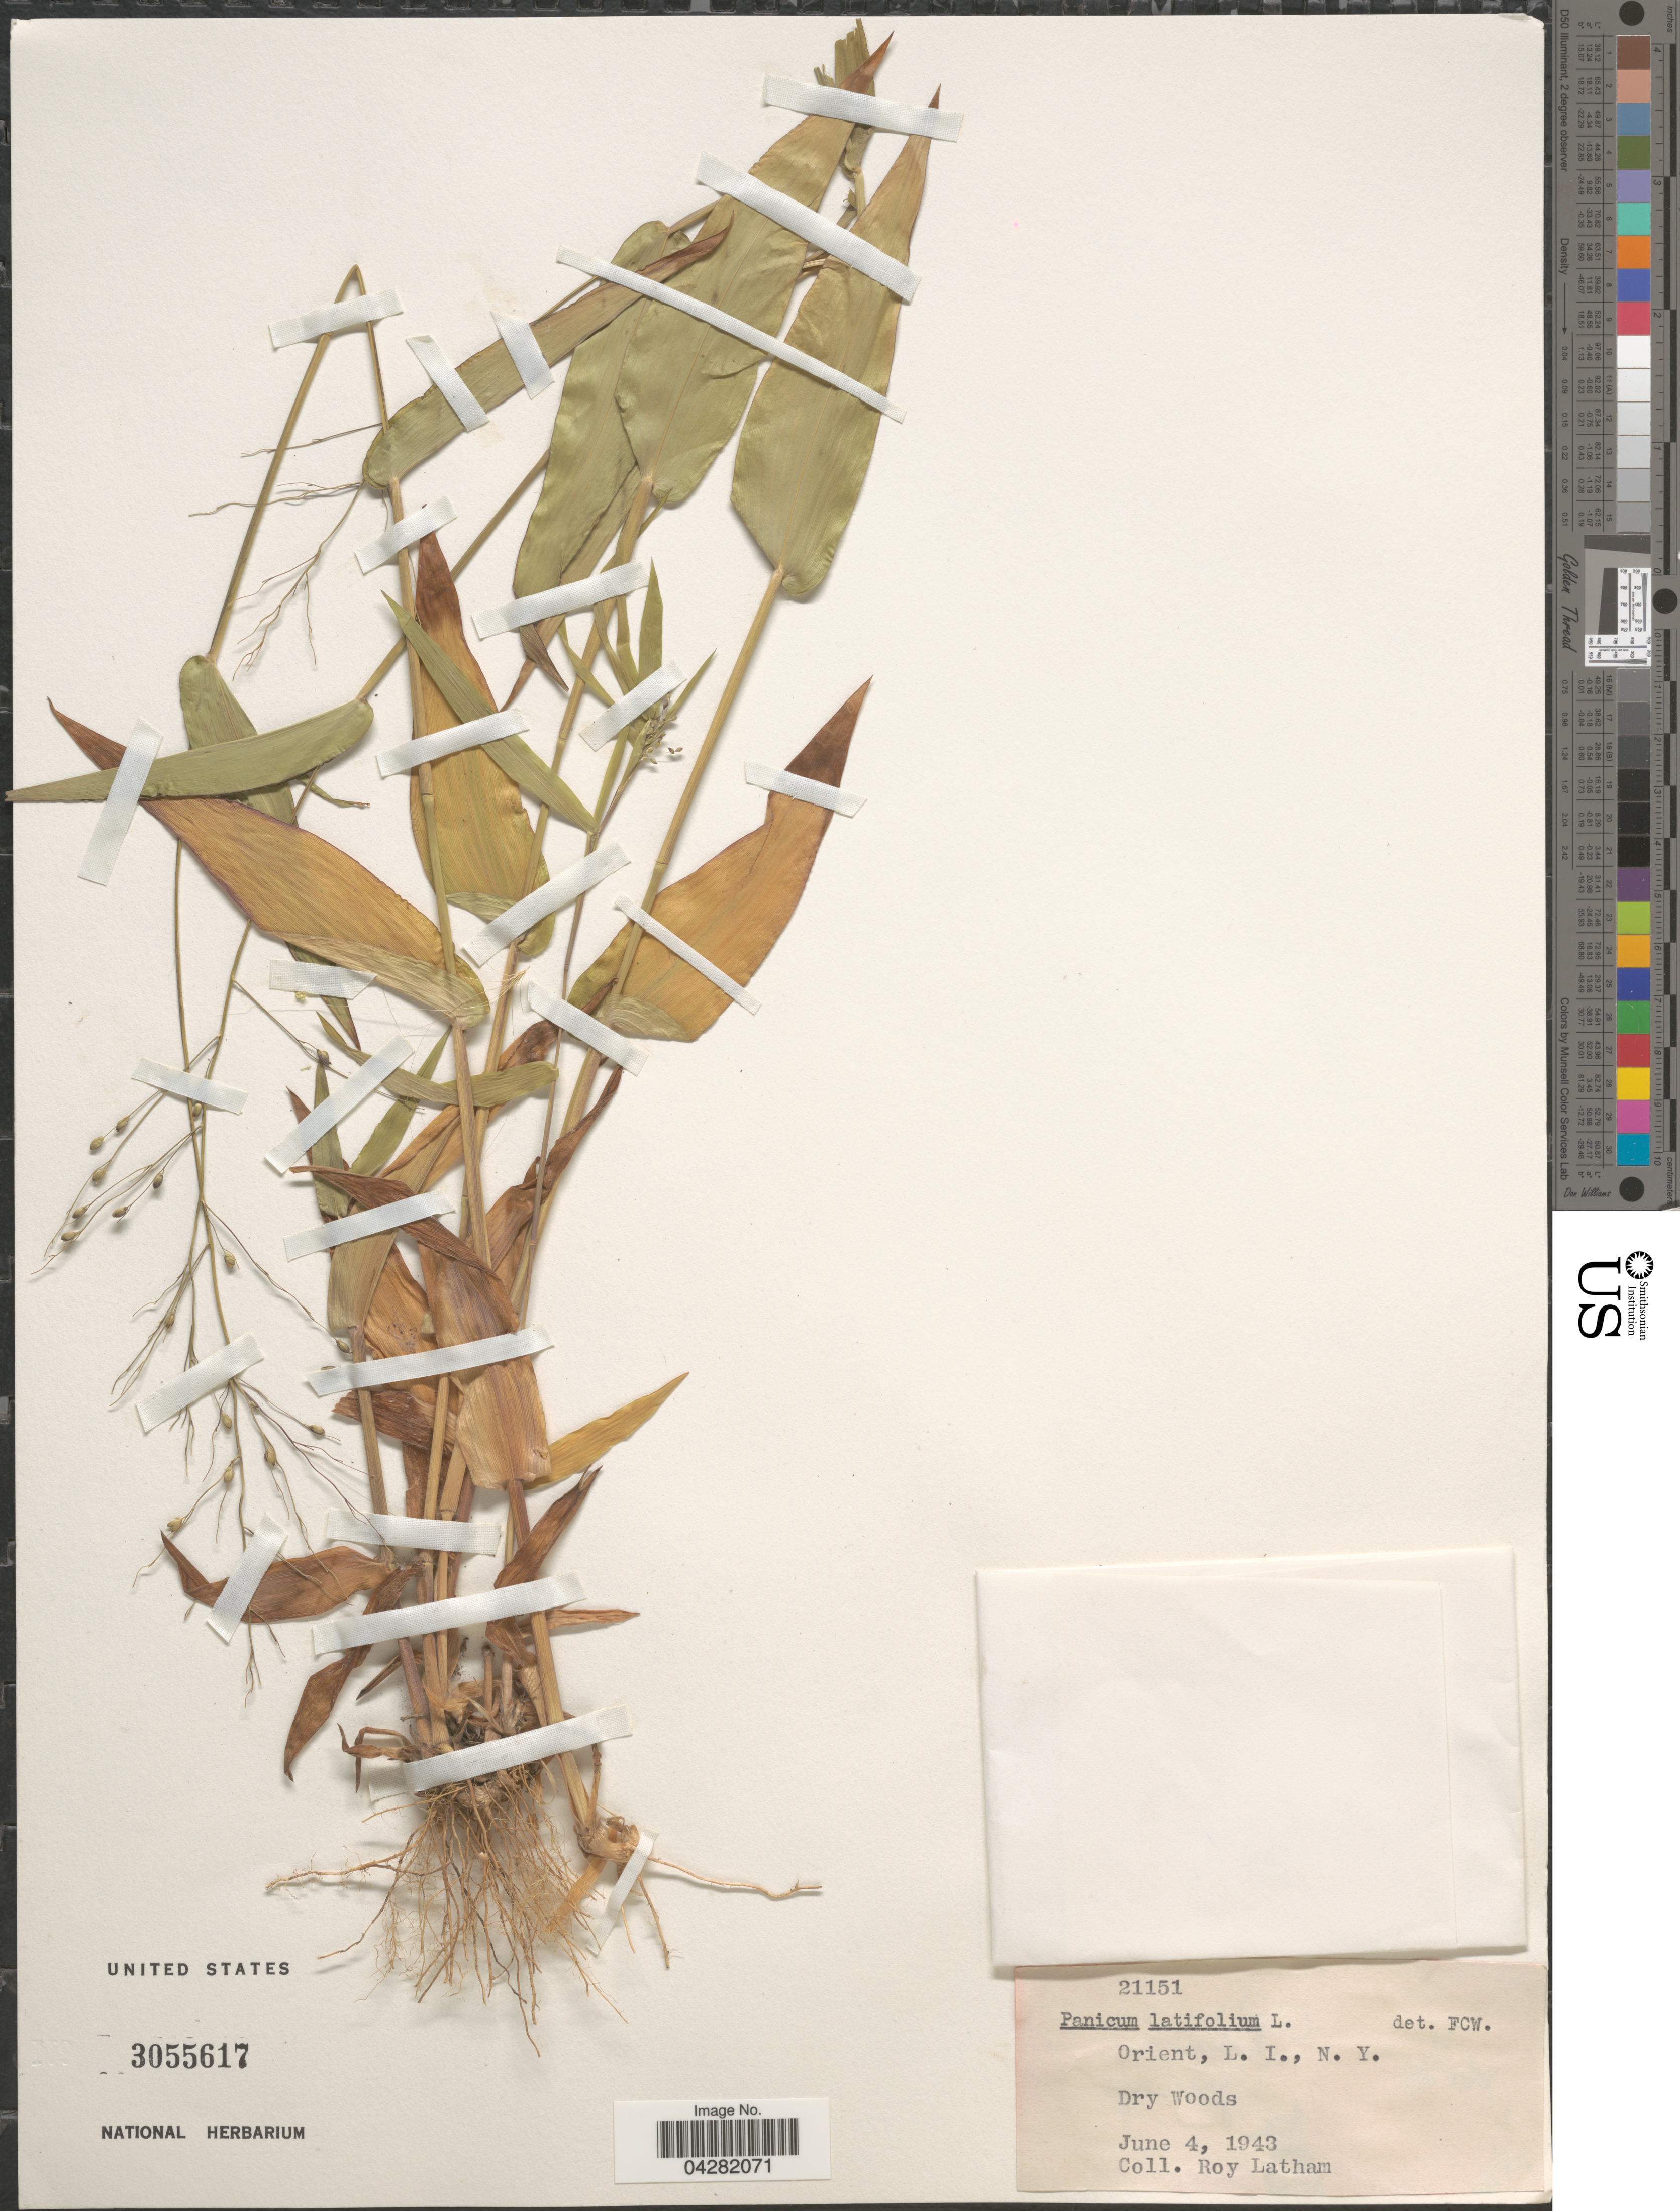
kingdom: Plantae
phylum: Tracheophyta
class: Liliopsida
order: Poales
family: Poaceae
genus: Dichanthelium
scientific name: Dichanthelium latifolium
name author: (L.) Harvill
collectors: R. Latham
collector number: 21151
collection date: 1943-06-04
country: United States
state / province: New York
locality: Orient, L. I.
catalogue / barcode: US 3055617